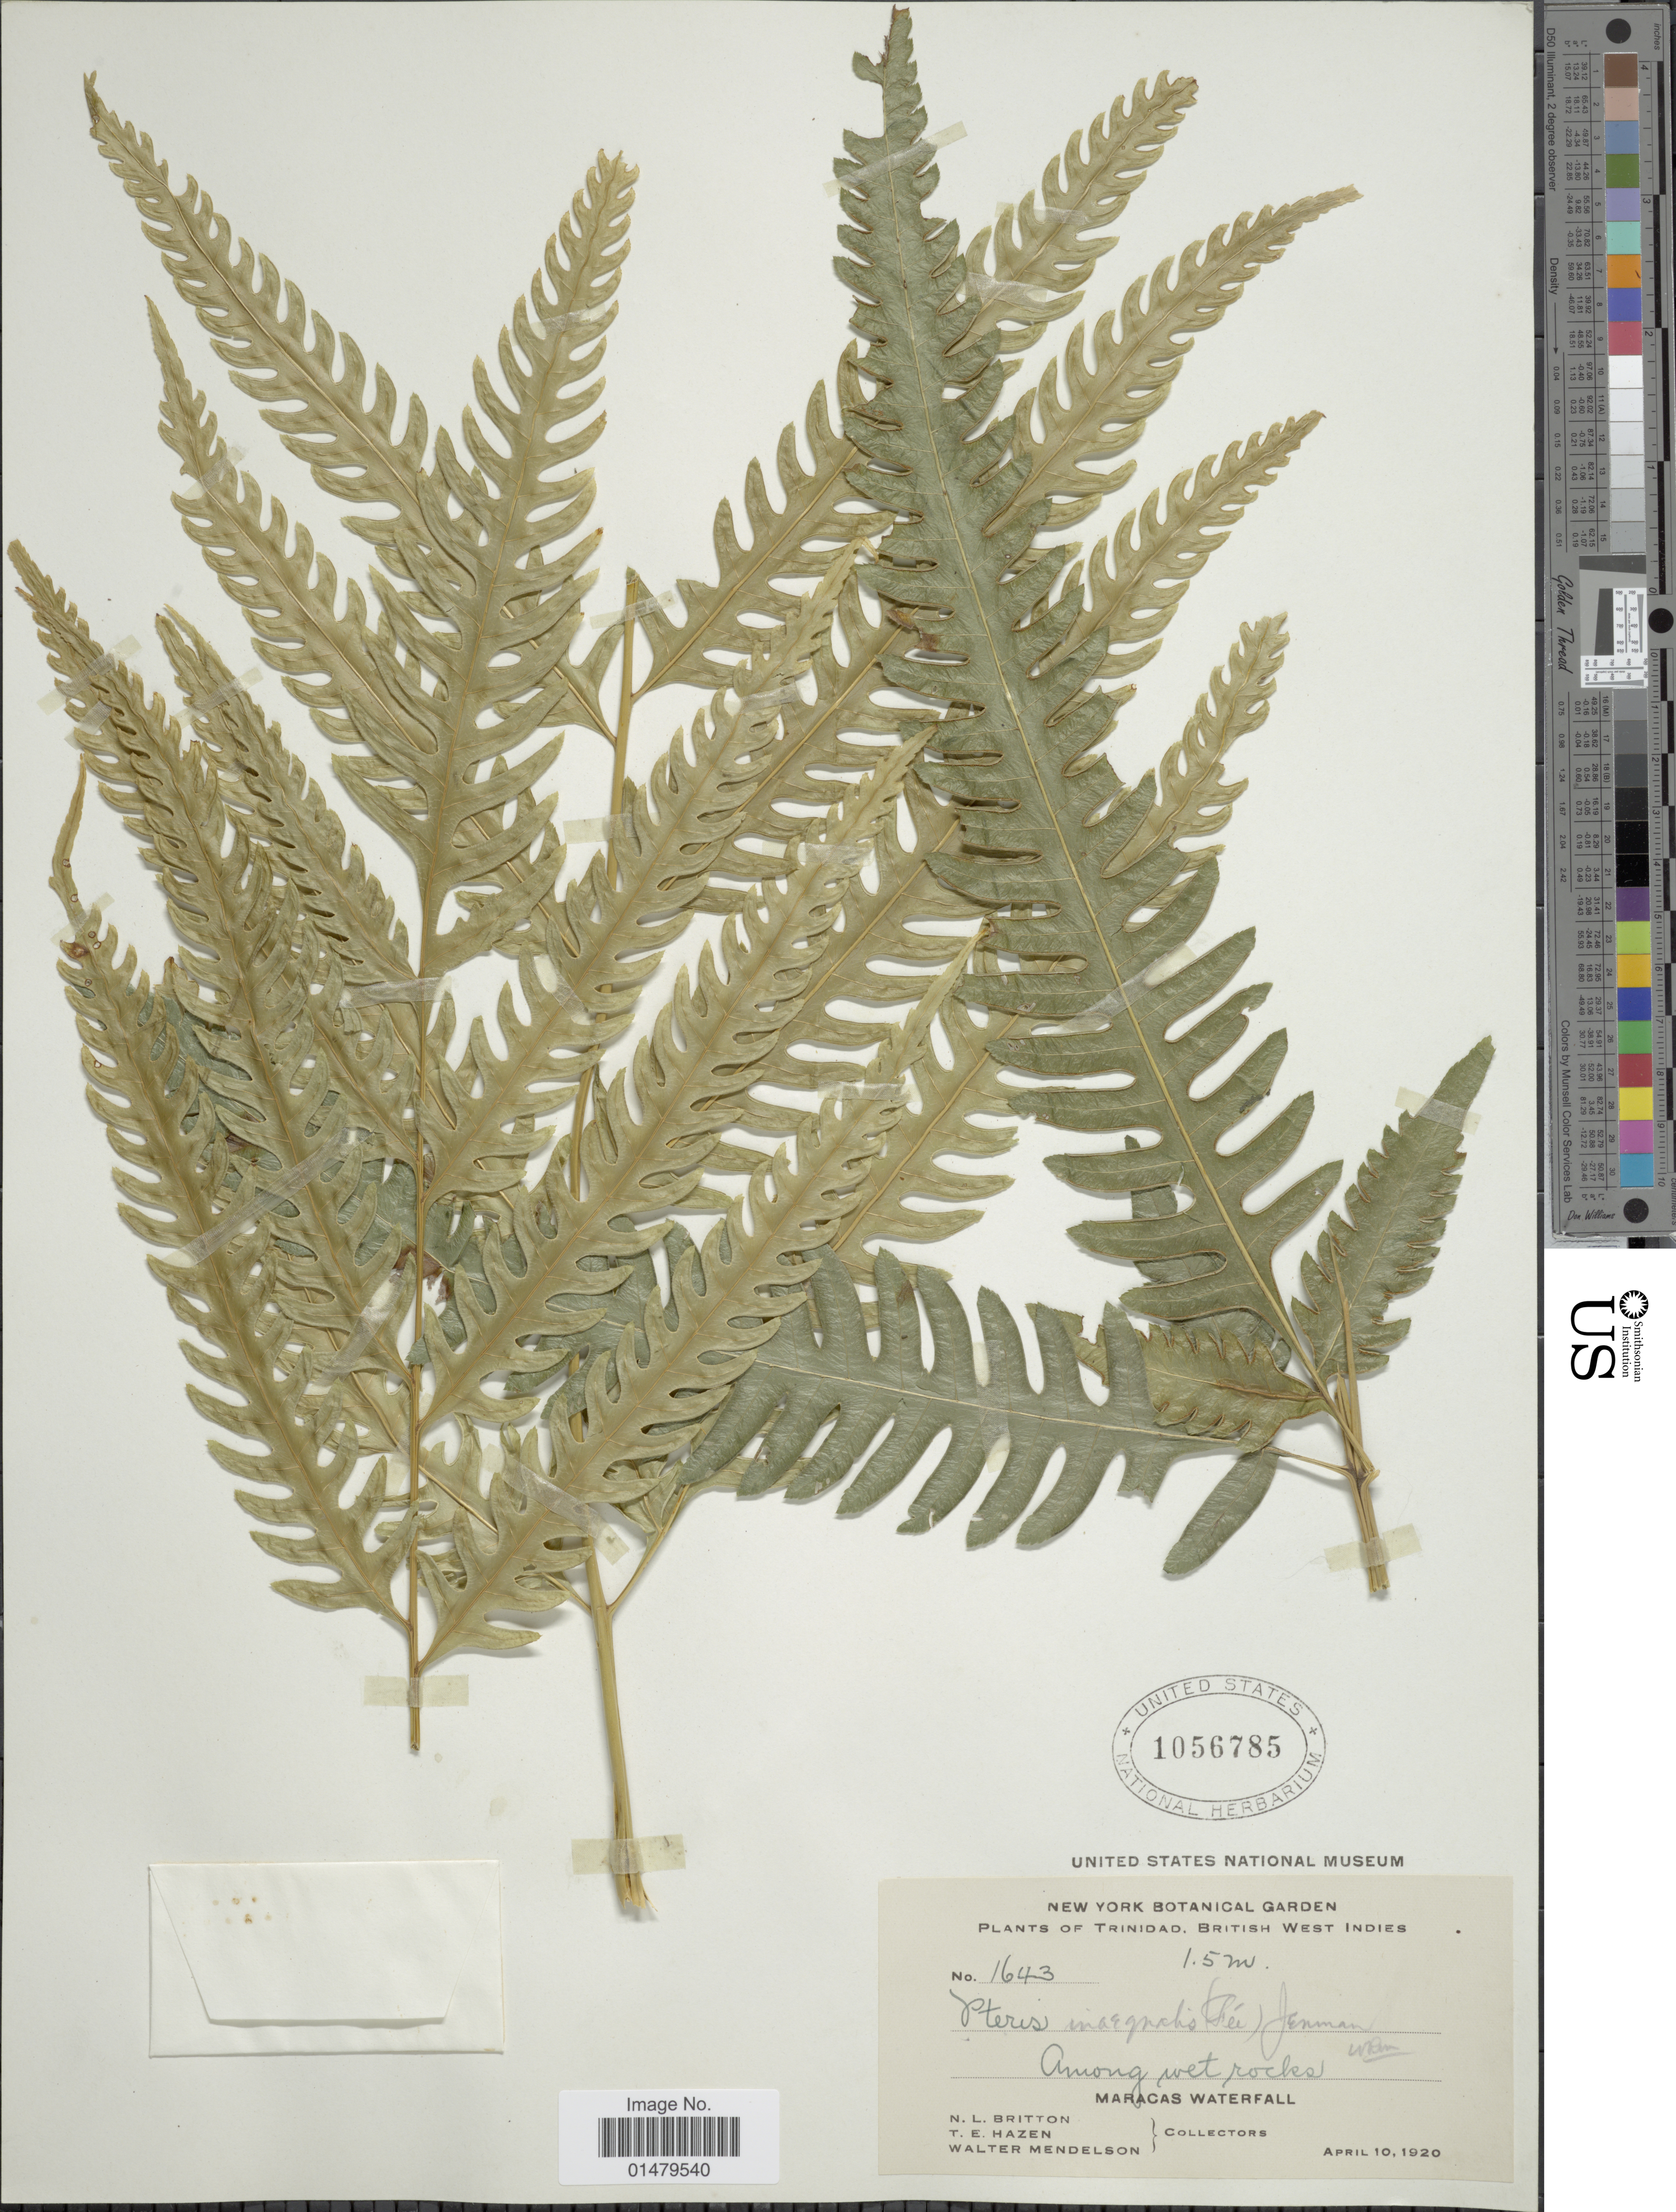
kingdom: Plantae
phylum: Tracheophyta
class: Polypodiopsida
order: Polypodiales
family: Pteridaceae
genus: Pteris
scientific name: Pteris inaequalis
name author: (Fée) Jenman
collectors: N. Britton, T. E. Hazen & W. Mendelson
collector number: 1643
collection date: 1920-04-10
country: Trinidad and Tobago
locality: Trinidad, British West Indies. Maracas Waterfall.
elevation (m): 15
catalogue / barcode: US 1056785